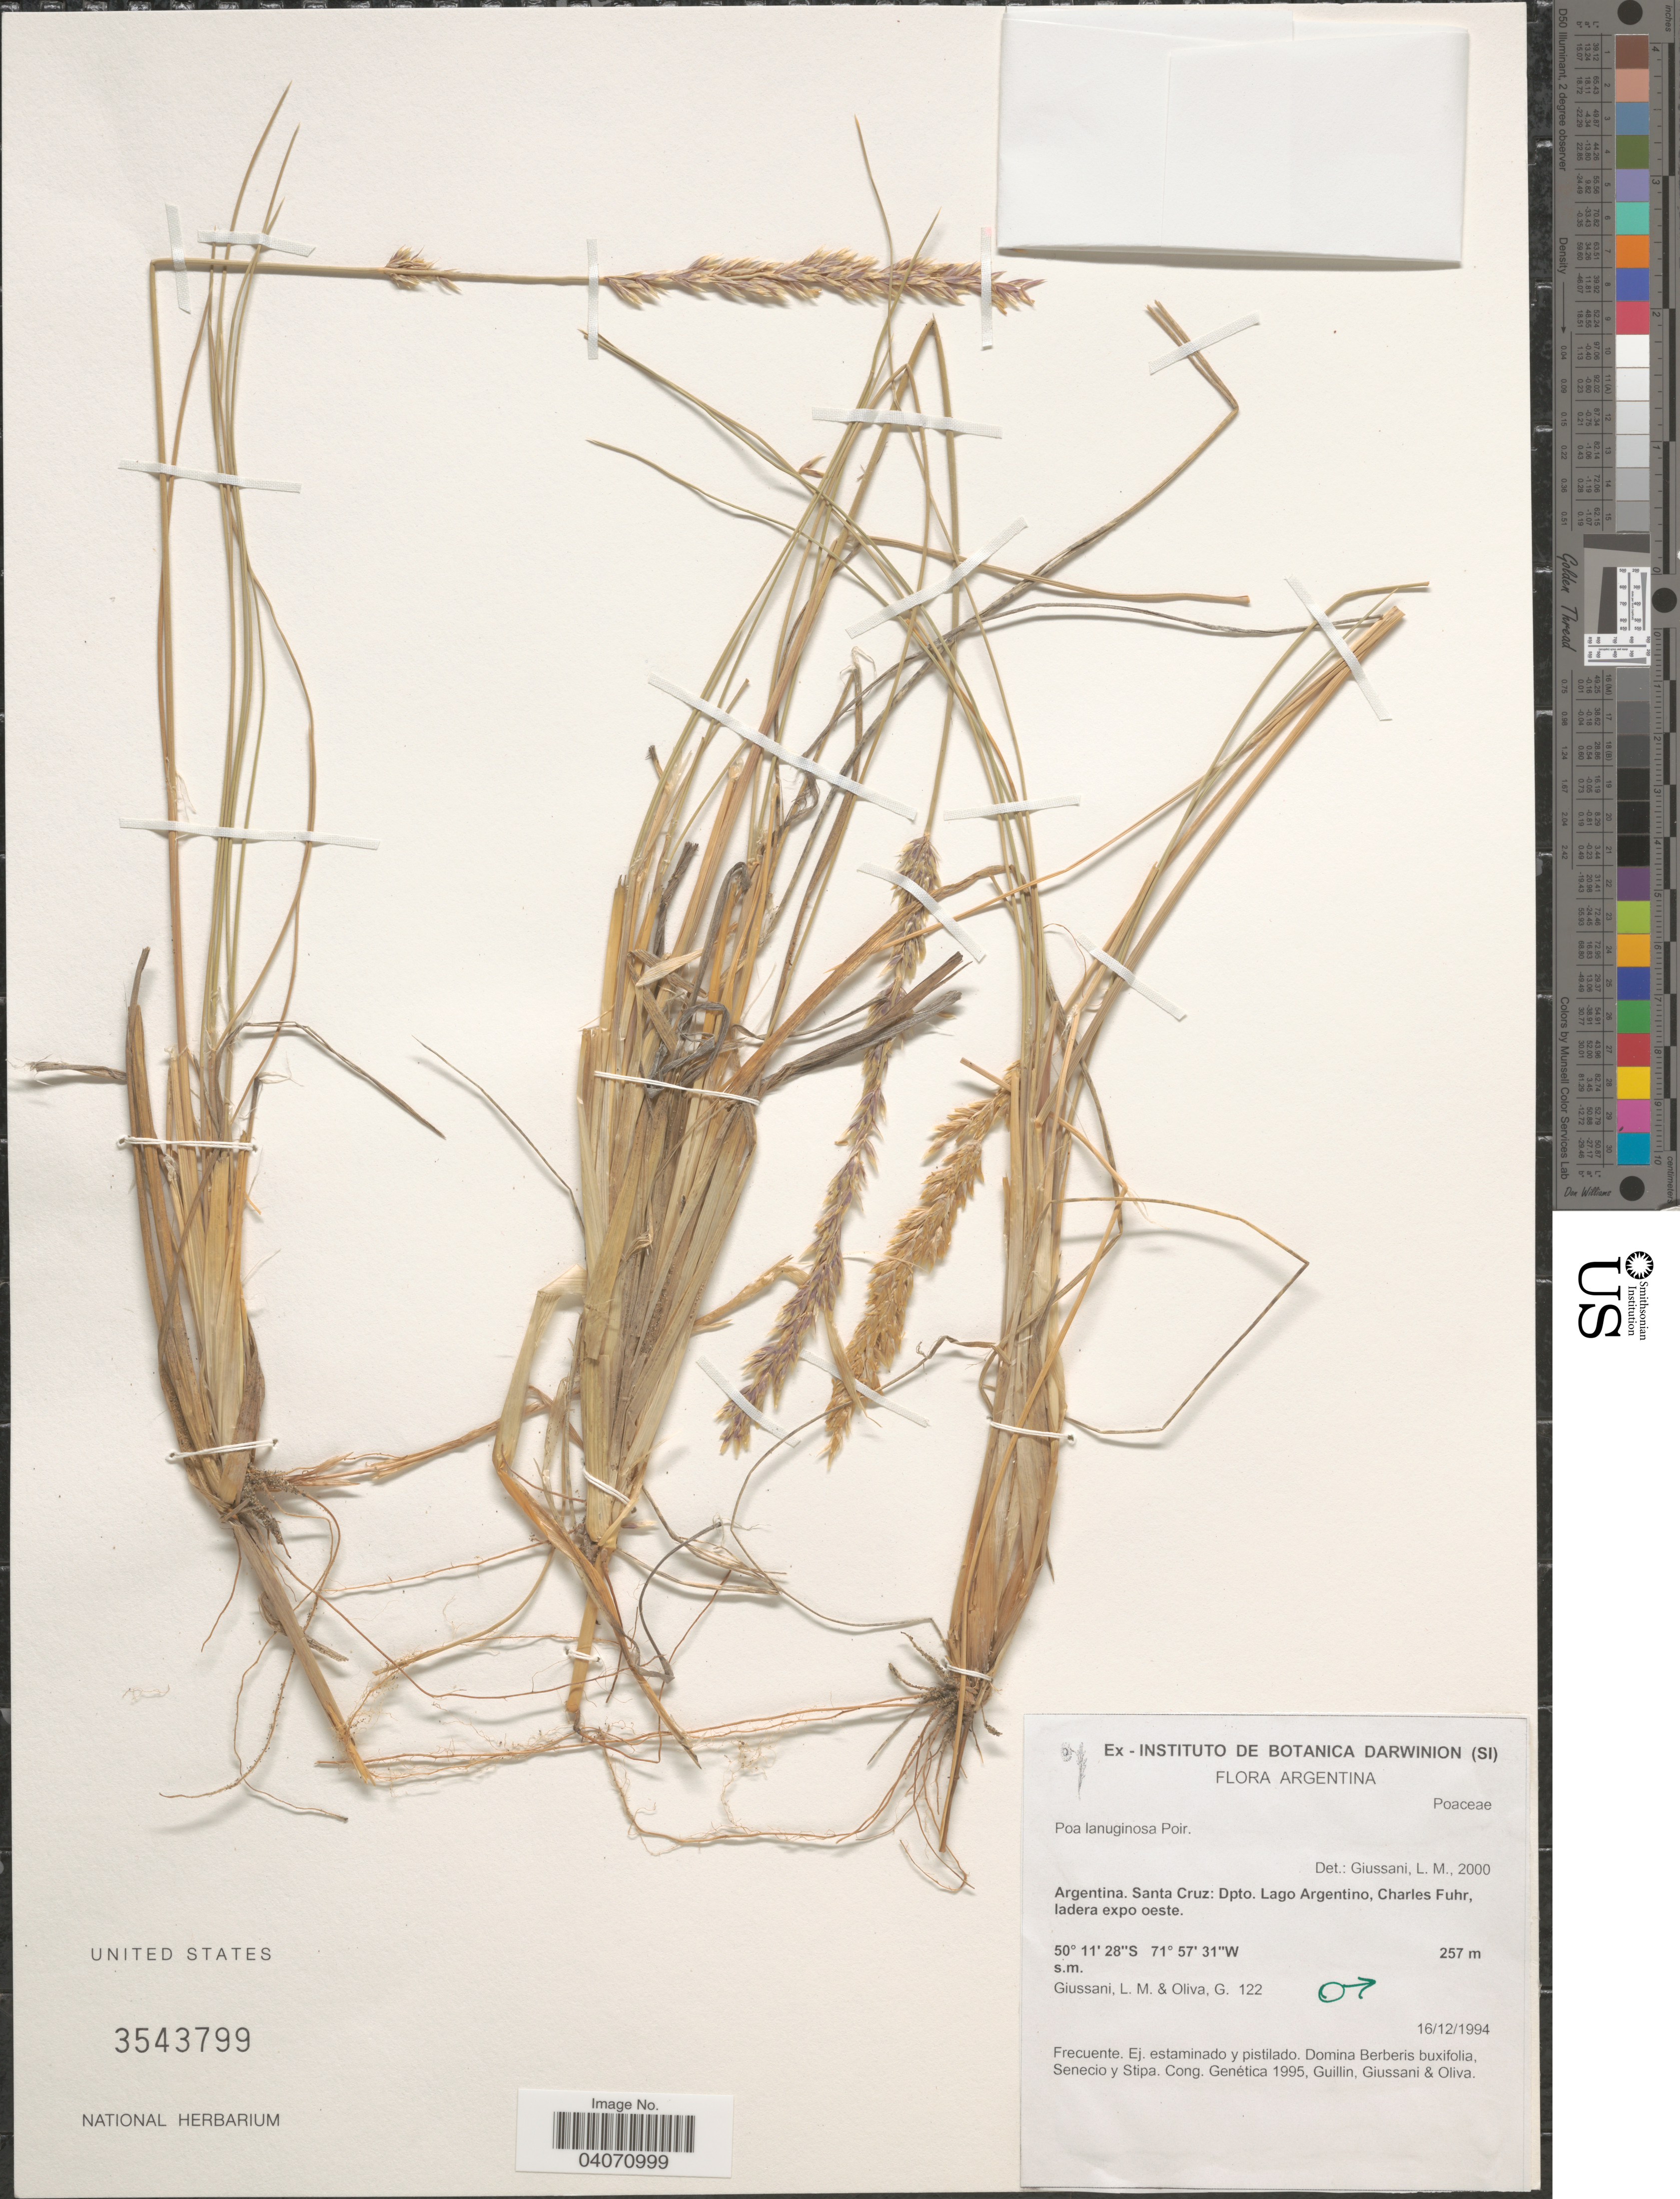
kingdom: Plantae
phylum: Tracheophyta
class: Liliopsida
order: Poales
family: Poaceae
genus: Poa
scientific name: Poa lanuginosa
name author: Poir.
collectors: L. Giussani & G. Oliva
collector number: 122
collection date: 1994-12-16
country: Argentina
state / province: Santa Cruz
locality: Dpto. Lago Argentino, Charles Fuhr, ladera expo oeste.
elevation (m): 257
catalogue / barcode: US 3543799